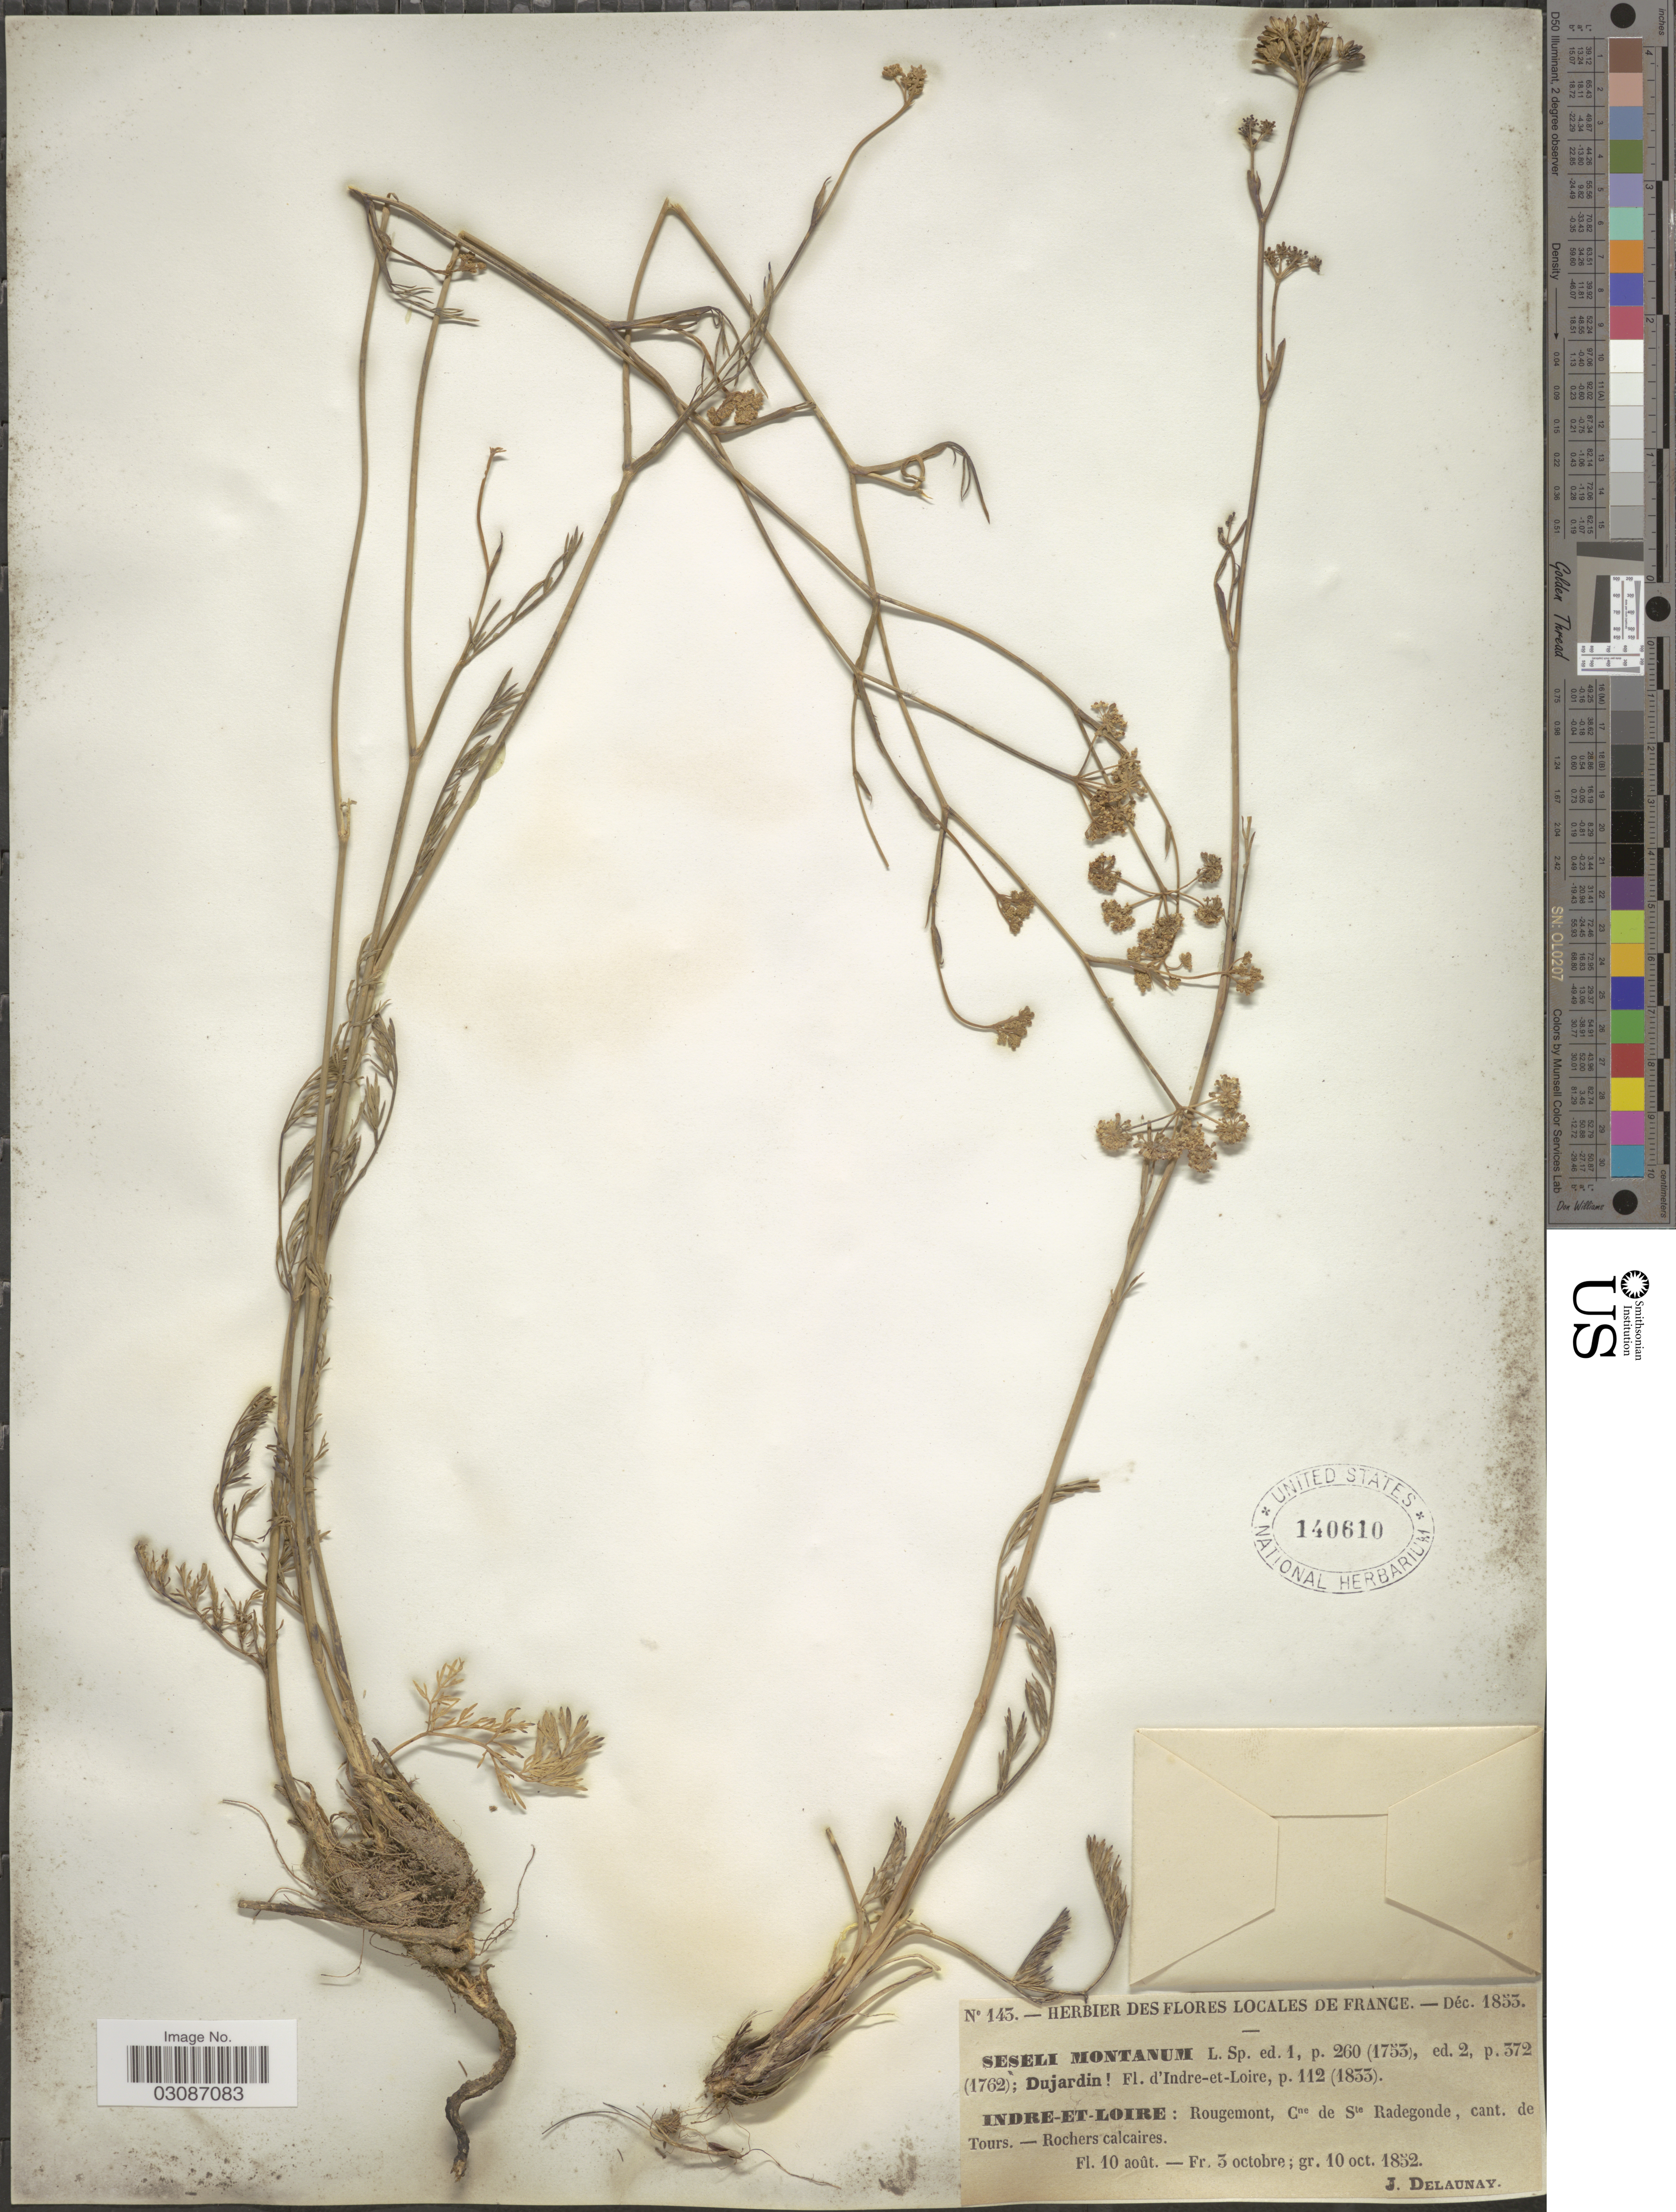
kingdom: Plantae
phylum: Tracheophyta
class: Magnoliopsida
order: Apiales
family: Apiaceae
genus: Seseli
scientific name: Seseli montanum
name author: L.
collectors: J. Delaunay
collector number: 143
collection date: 1852-08-10/1852-10-10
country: France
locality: Indre-et-Loire: Rougemont, Cne de Ste Radegonde, cant. de Tours.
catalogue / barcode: US 140610